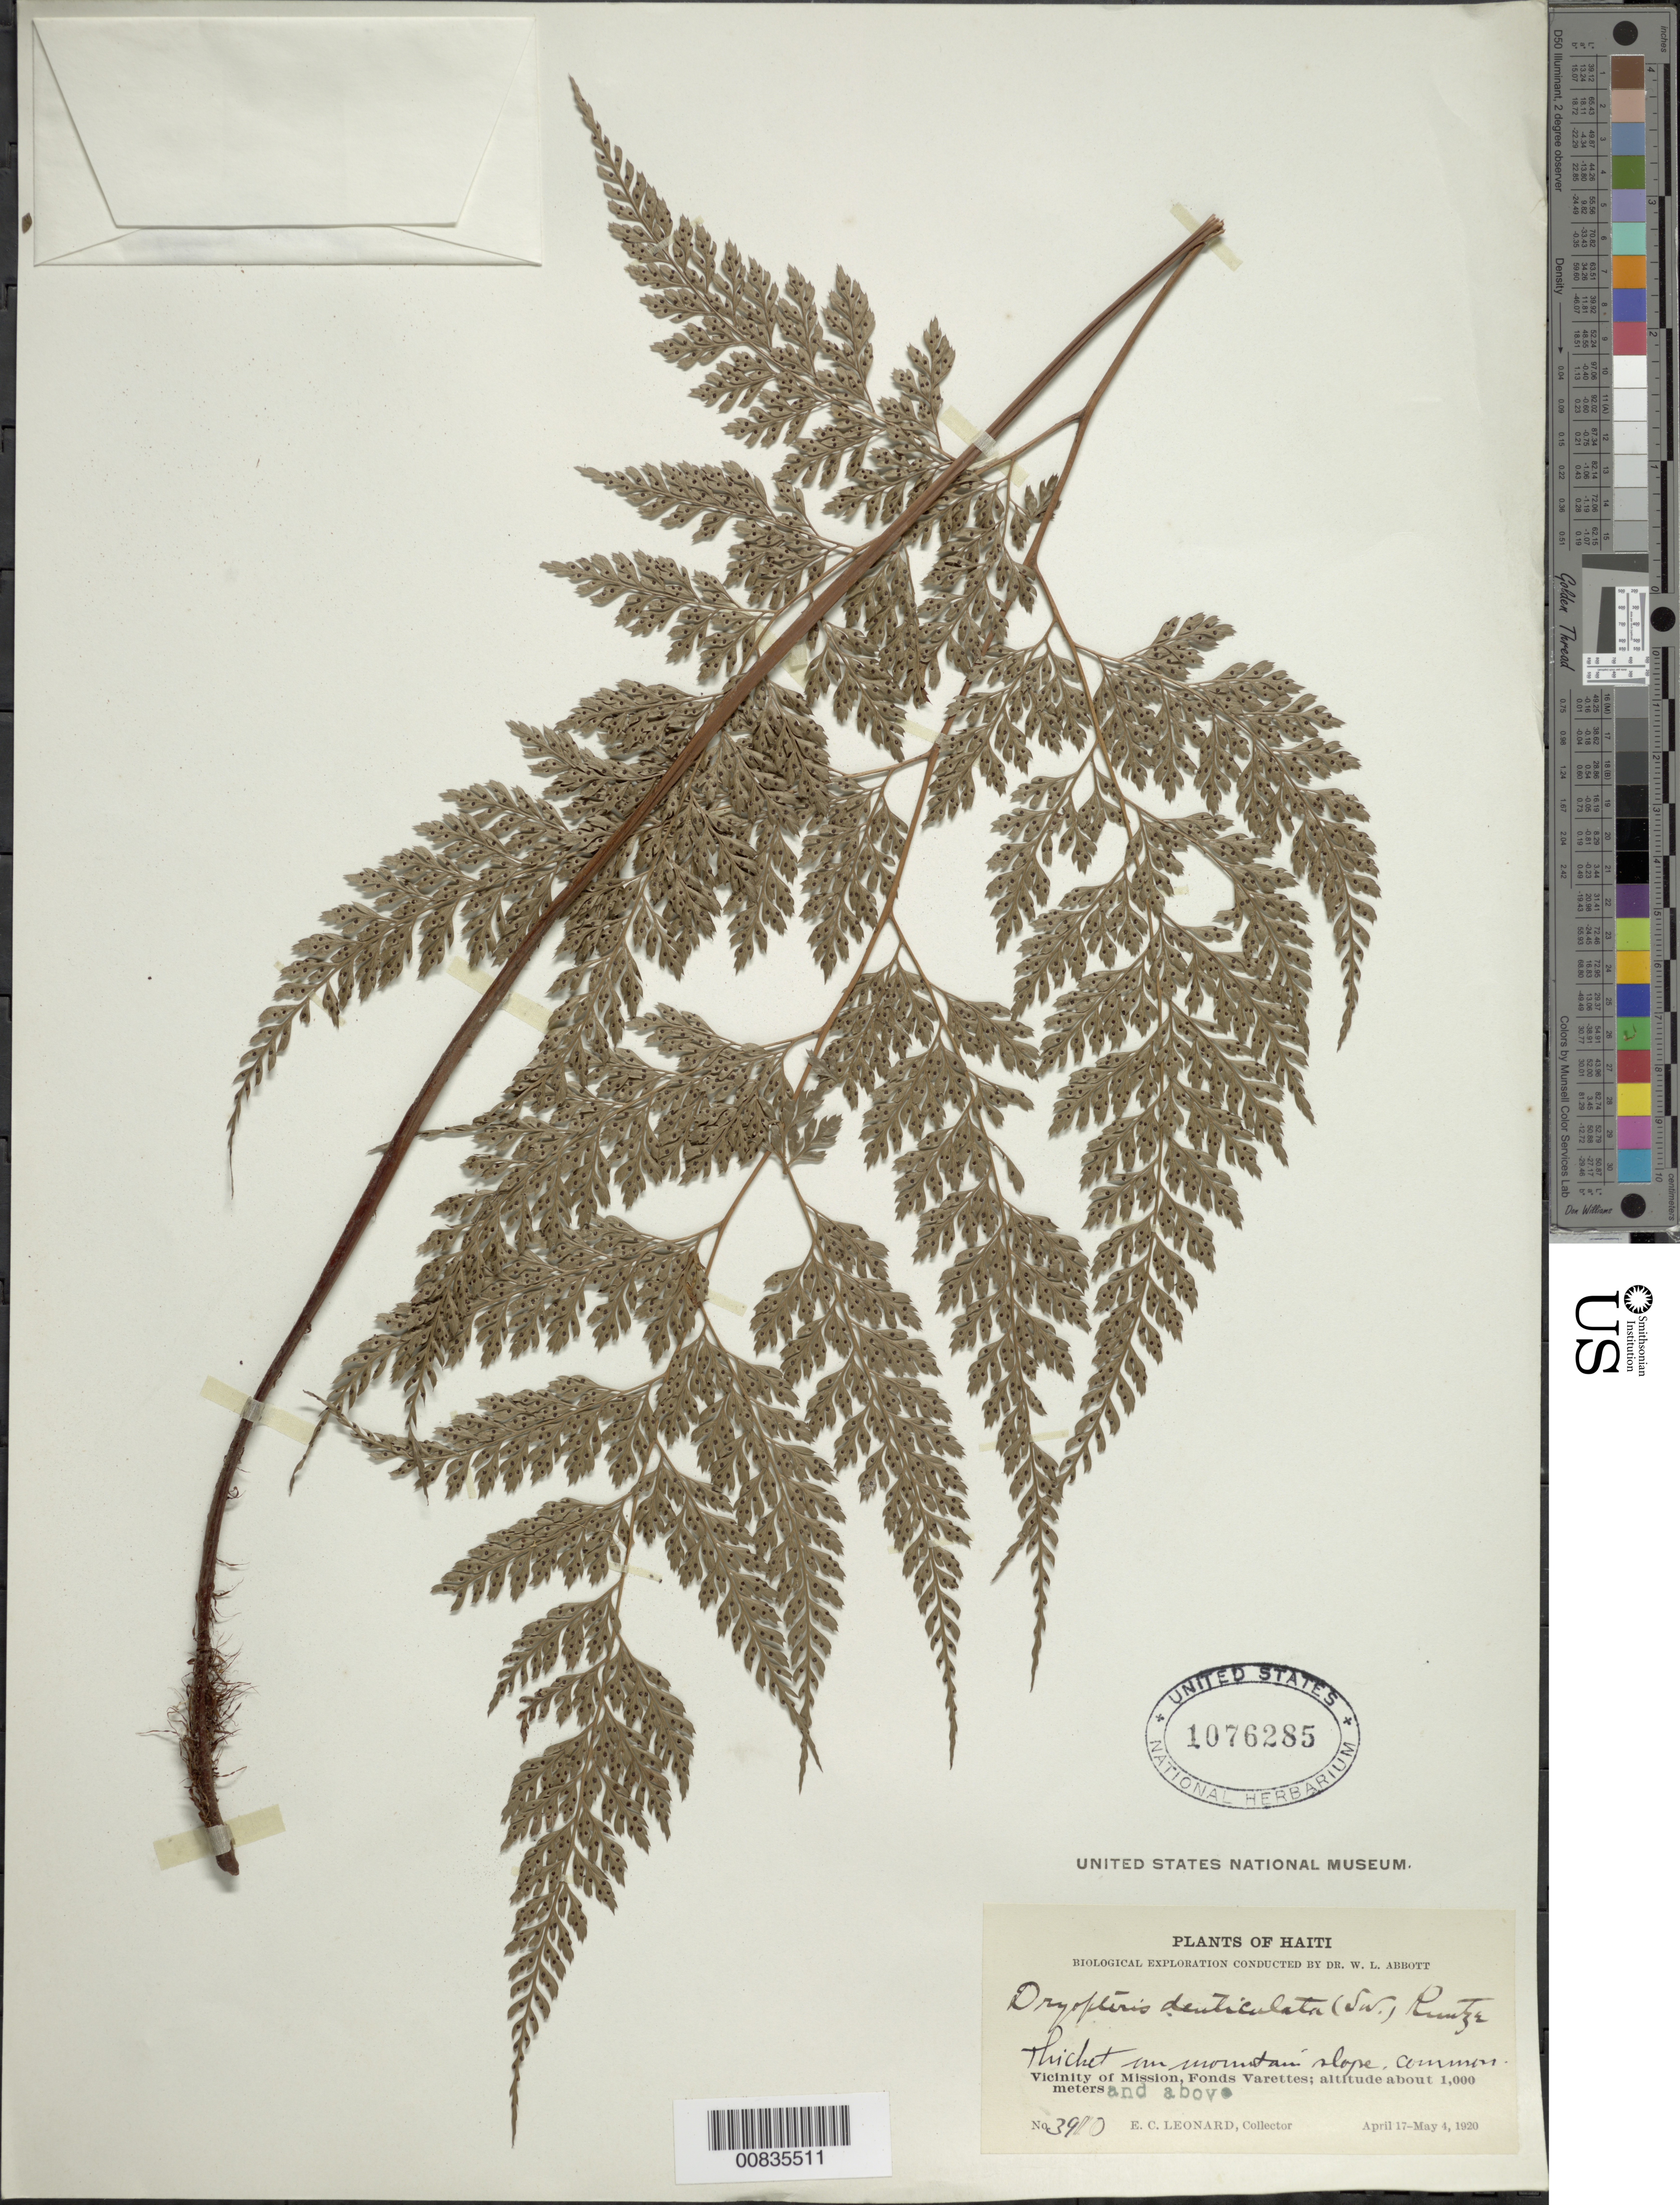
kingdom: Plantae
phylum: Tracheophyta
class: Polypodiopsida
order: Polypodiales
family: Dryopteridaceae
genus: Arachniodes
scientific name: Arachniodes denticulata var. denticulata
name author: (Sw.) Ching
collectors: E. C. Leonard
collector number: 3910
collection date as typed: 17 Apr 1920 to 04 May 1920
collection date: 1920-04-17/1920-05-04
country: Haiti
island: Hispaniola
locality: Fonds Varettes, vicinity Mission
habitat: Thicket on mountain slope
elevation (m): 1000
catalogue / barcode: US 1076285